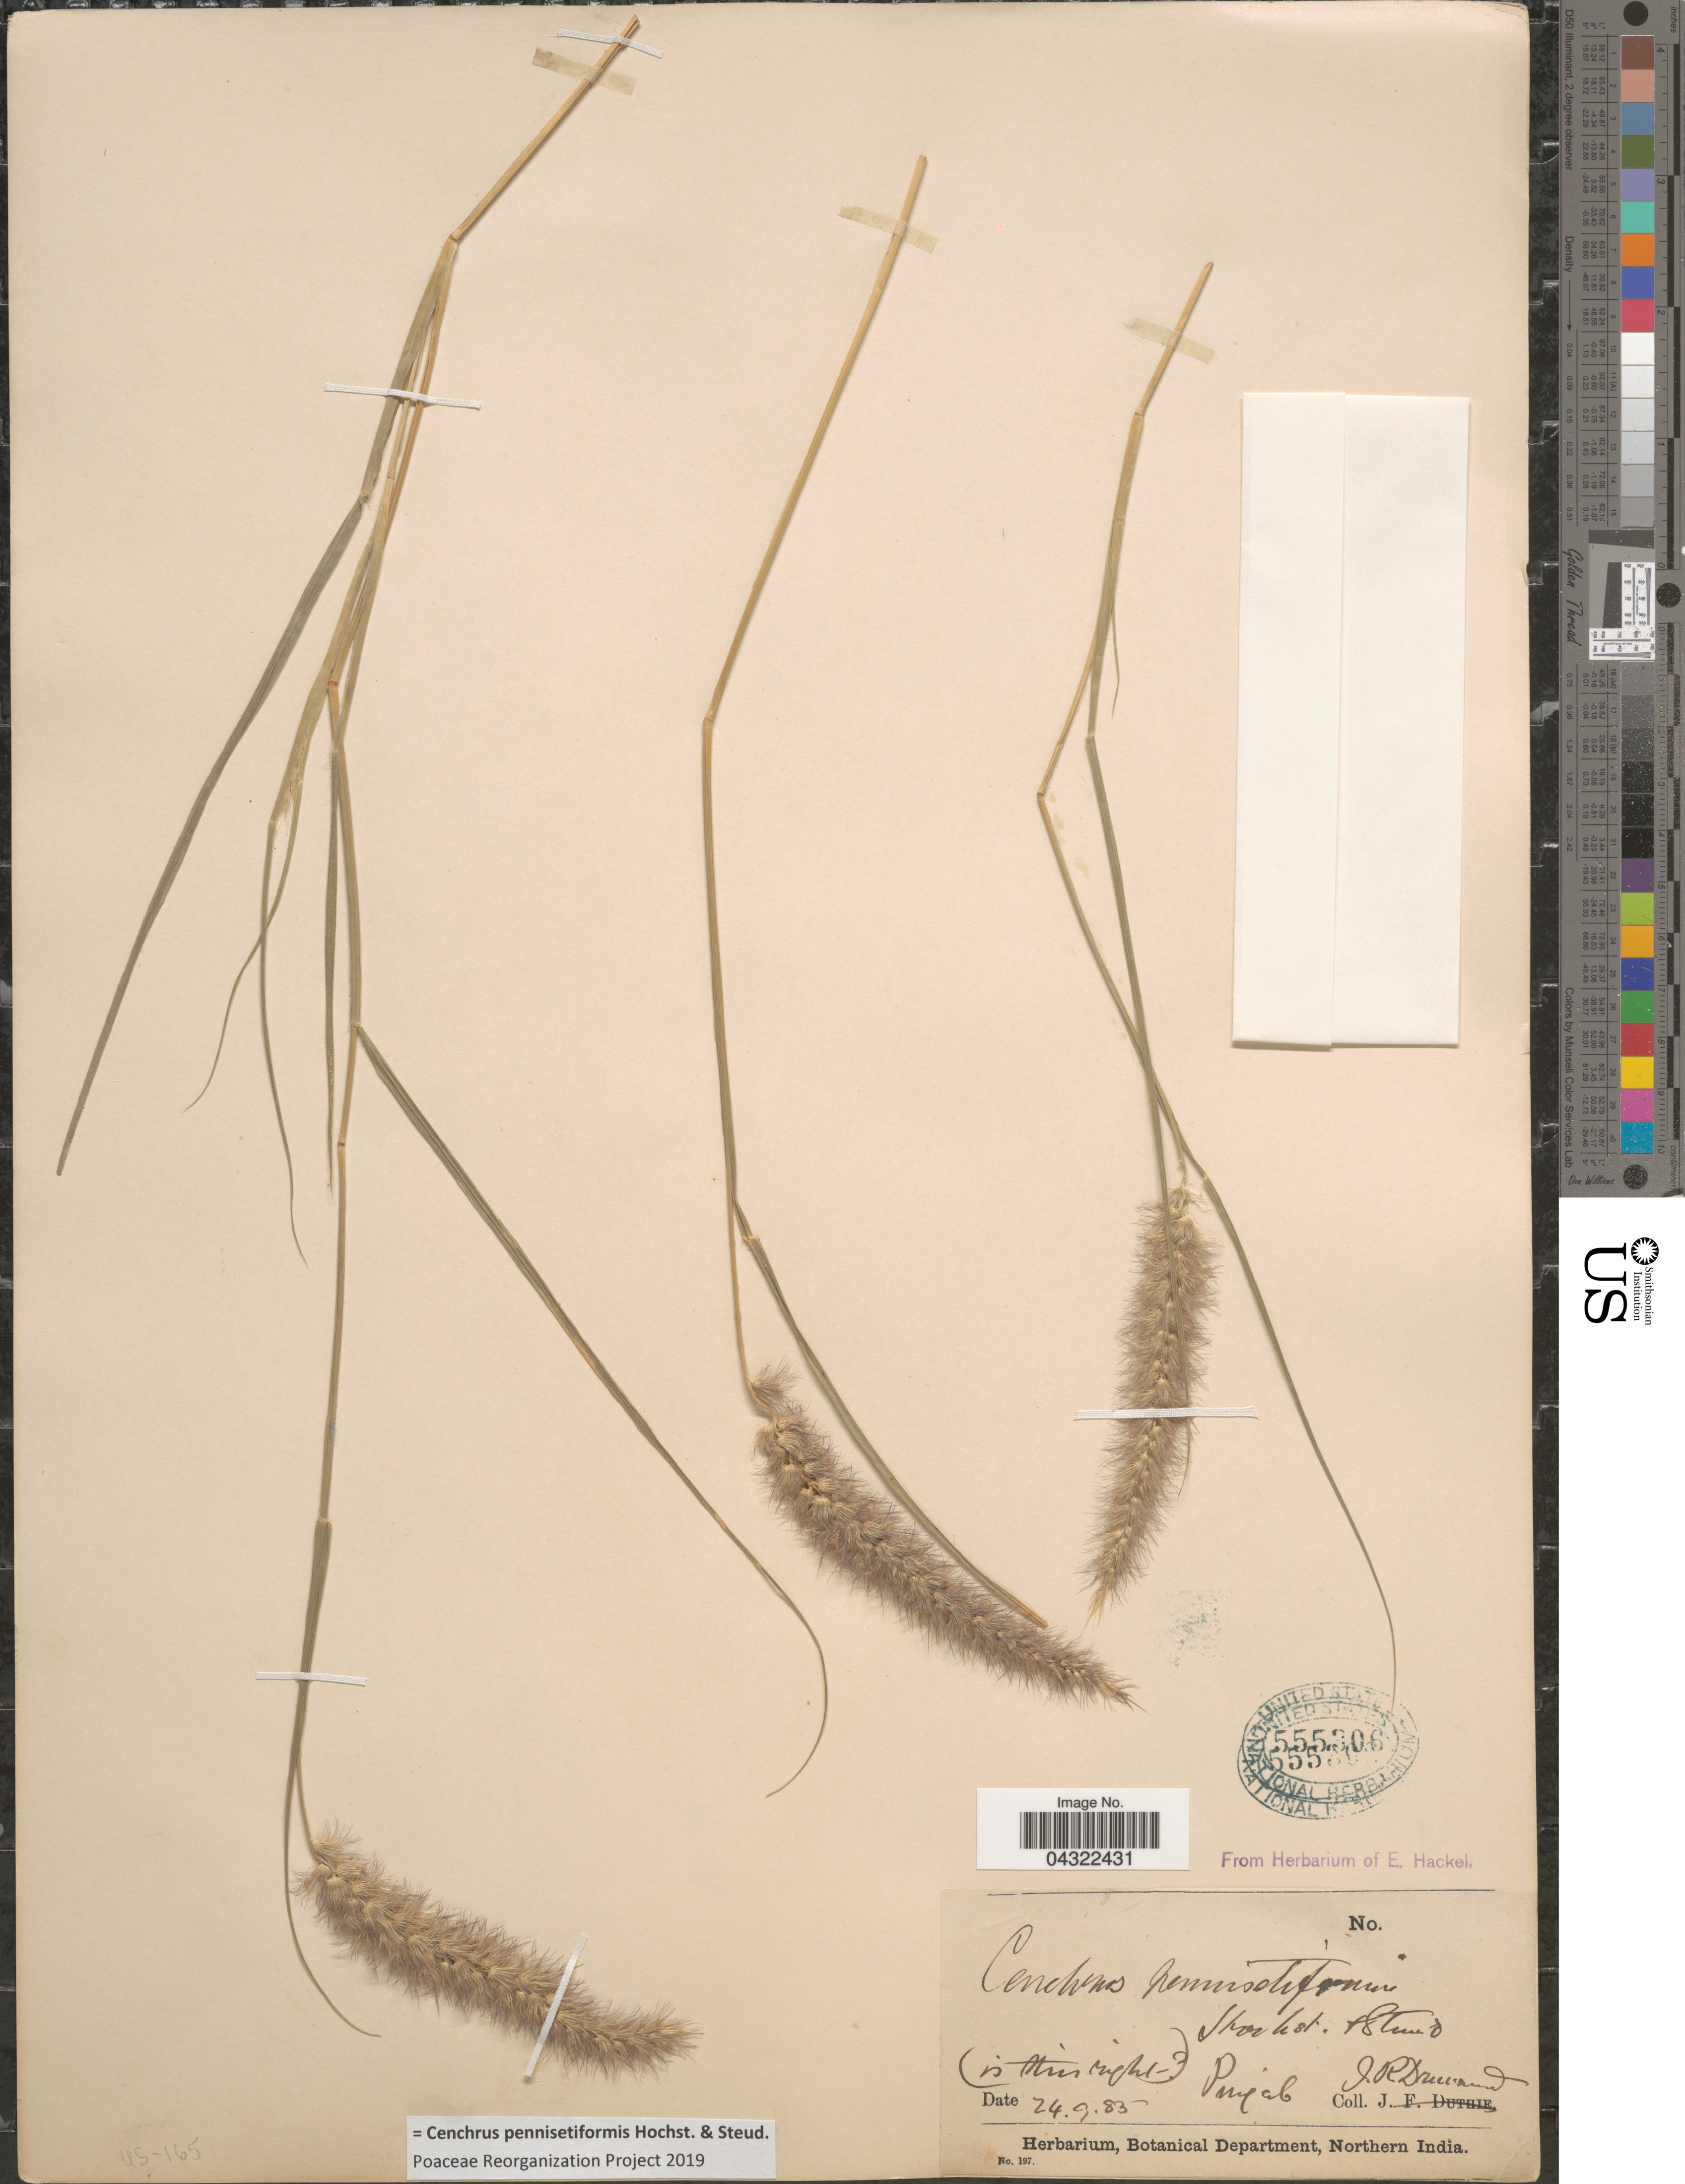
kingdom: Plantae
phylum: Tracheophyta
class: Liliopsida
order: Poales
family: Poaceae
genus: Cenchrus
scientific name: Cenchrus pennisetiformis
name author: Hochst. & Steud. ex Steud.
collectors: J. R. Drummond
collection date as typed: Transcribed d/m/y: 24/9/85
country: India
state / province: Punjab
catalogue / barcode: US 555306